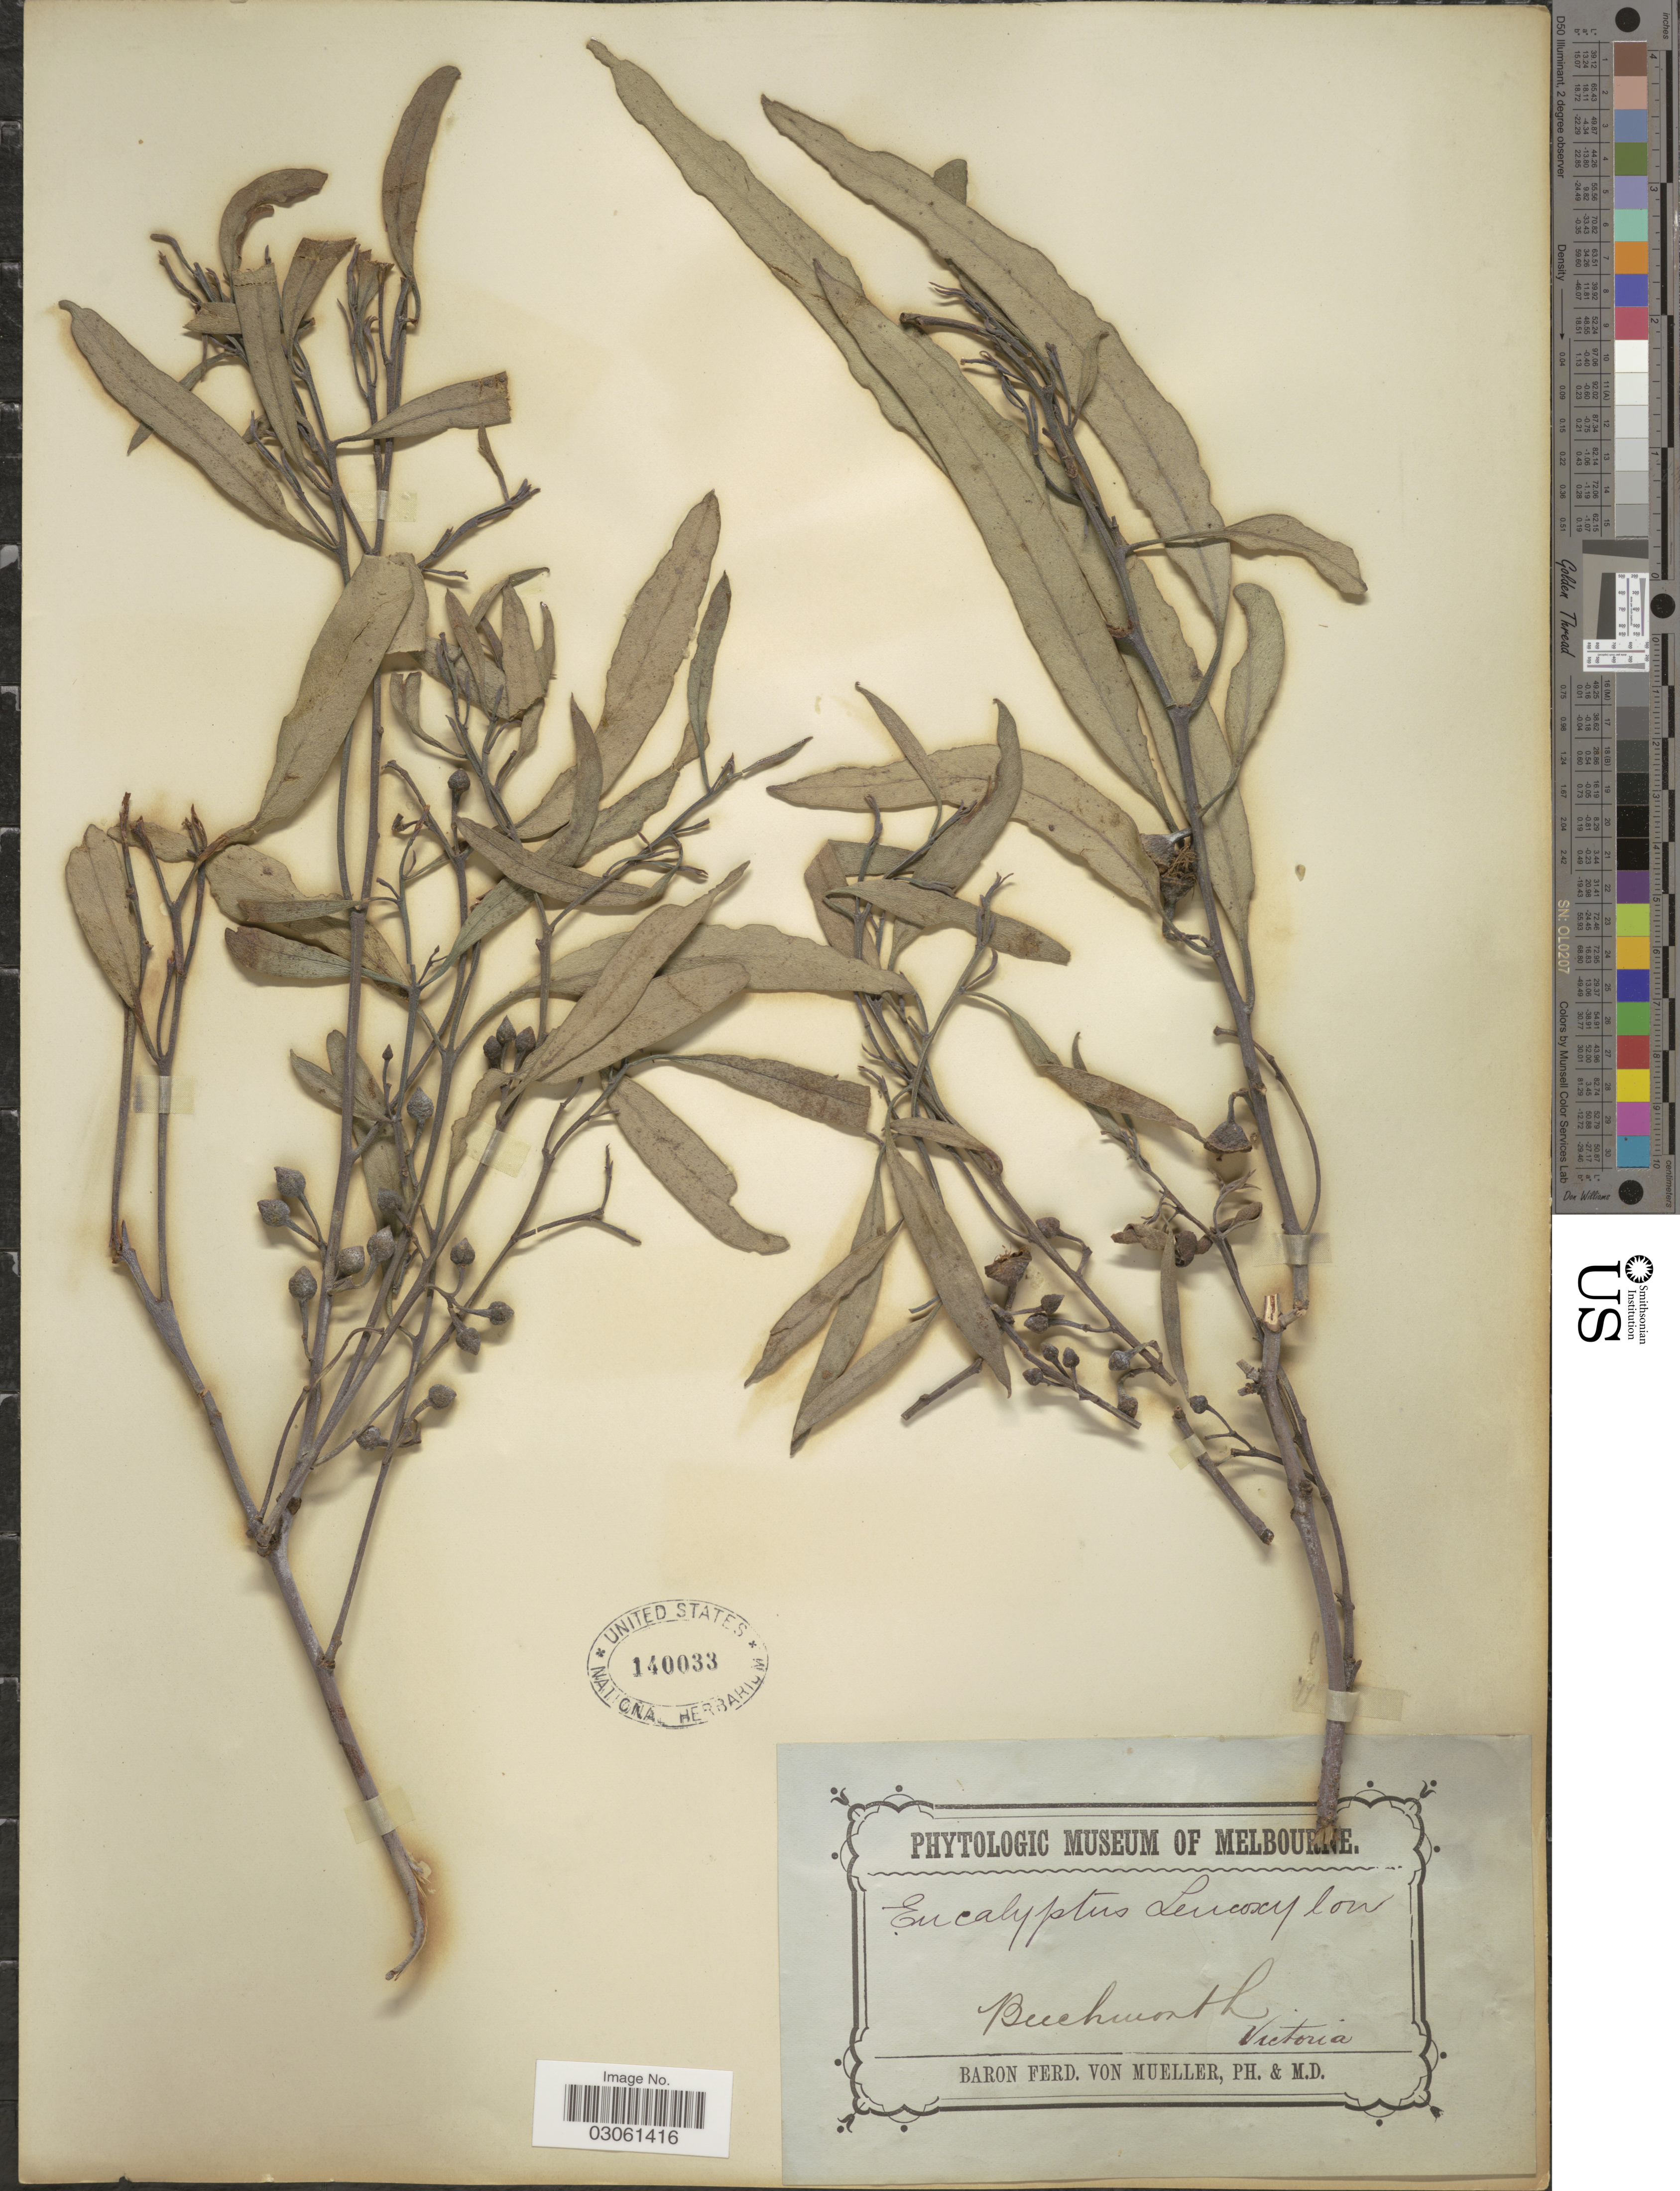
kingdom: Plantae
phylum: Tracheophyta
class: Magnoliopsida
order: Myrtales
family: Myrtaceae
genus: Eucalyptus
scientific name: Eucalyptus leucoxylon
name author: F. Muell.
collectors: F. Mueller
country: Australia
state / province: Victoria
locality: Beechmont. Victoria.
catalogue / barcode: US 140033